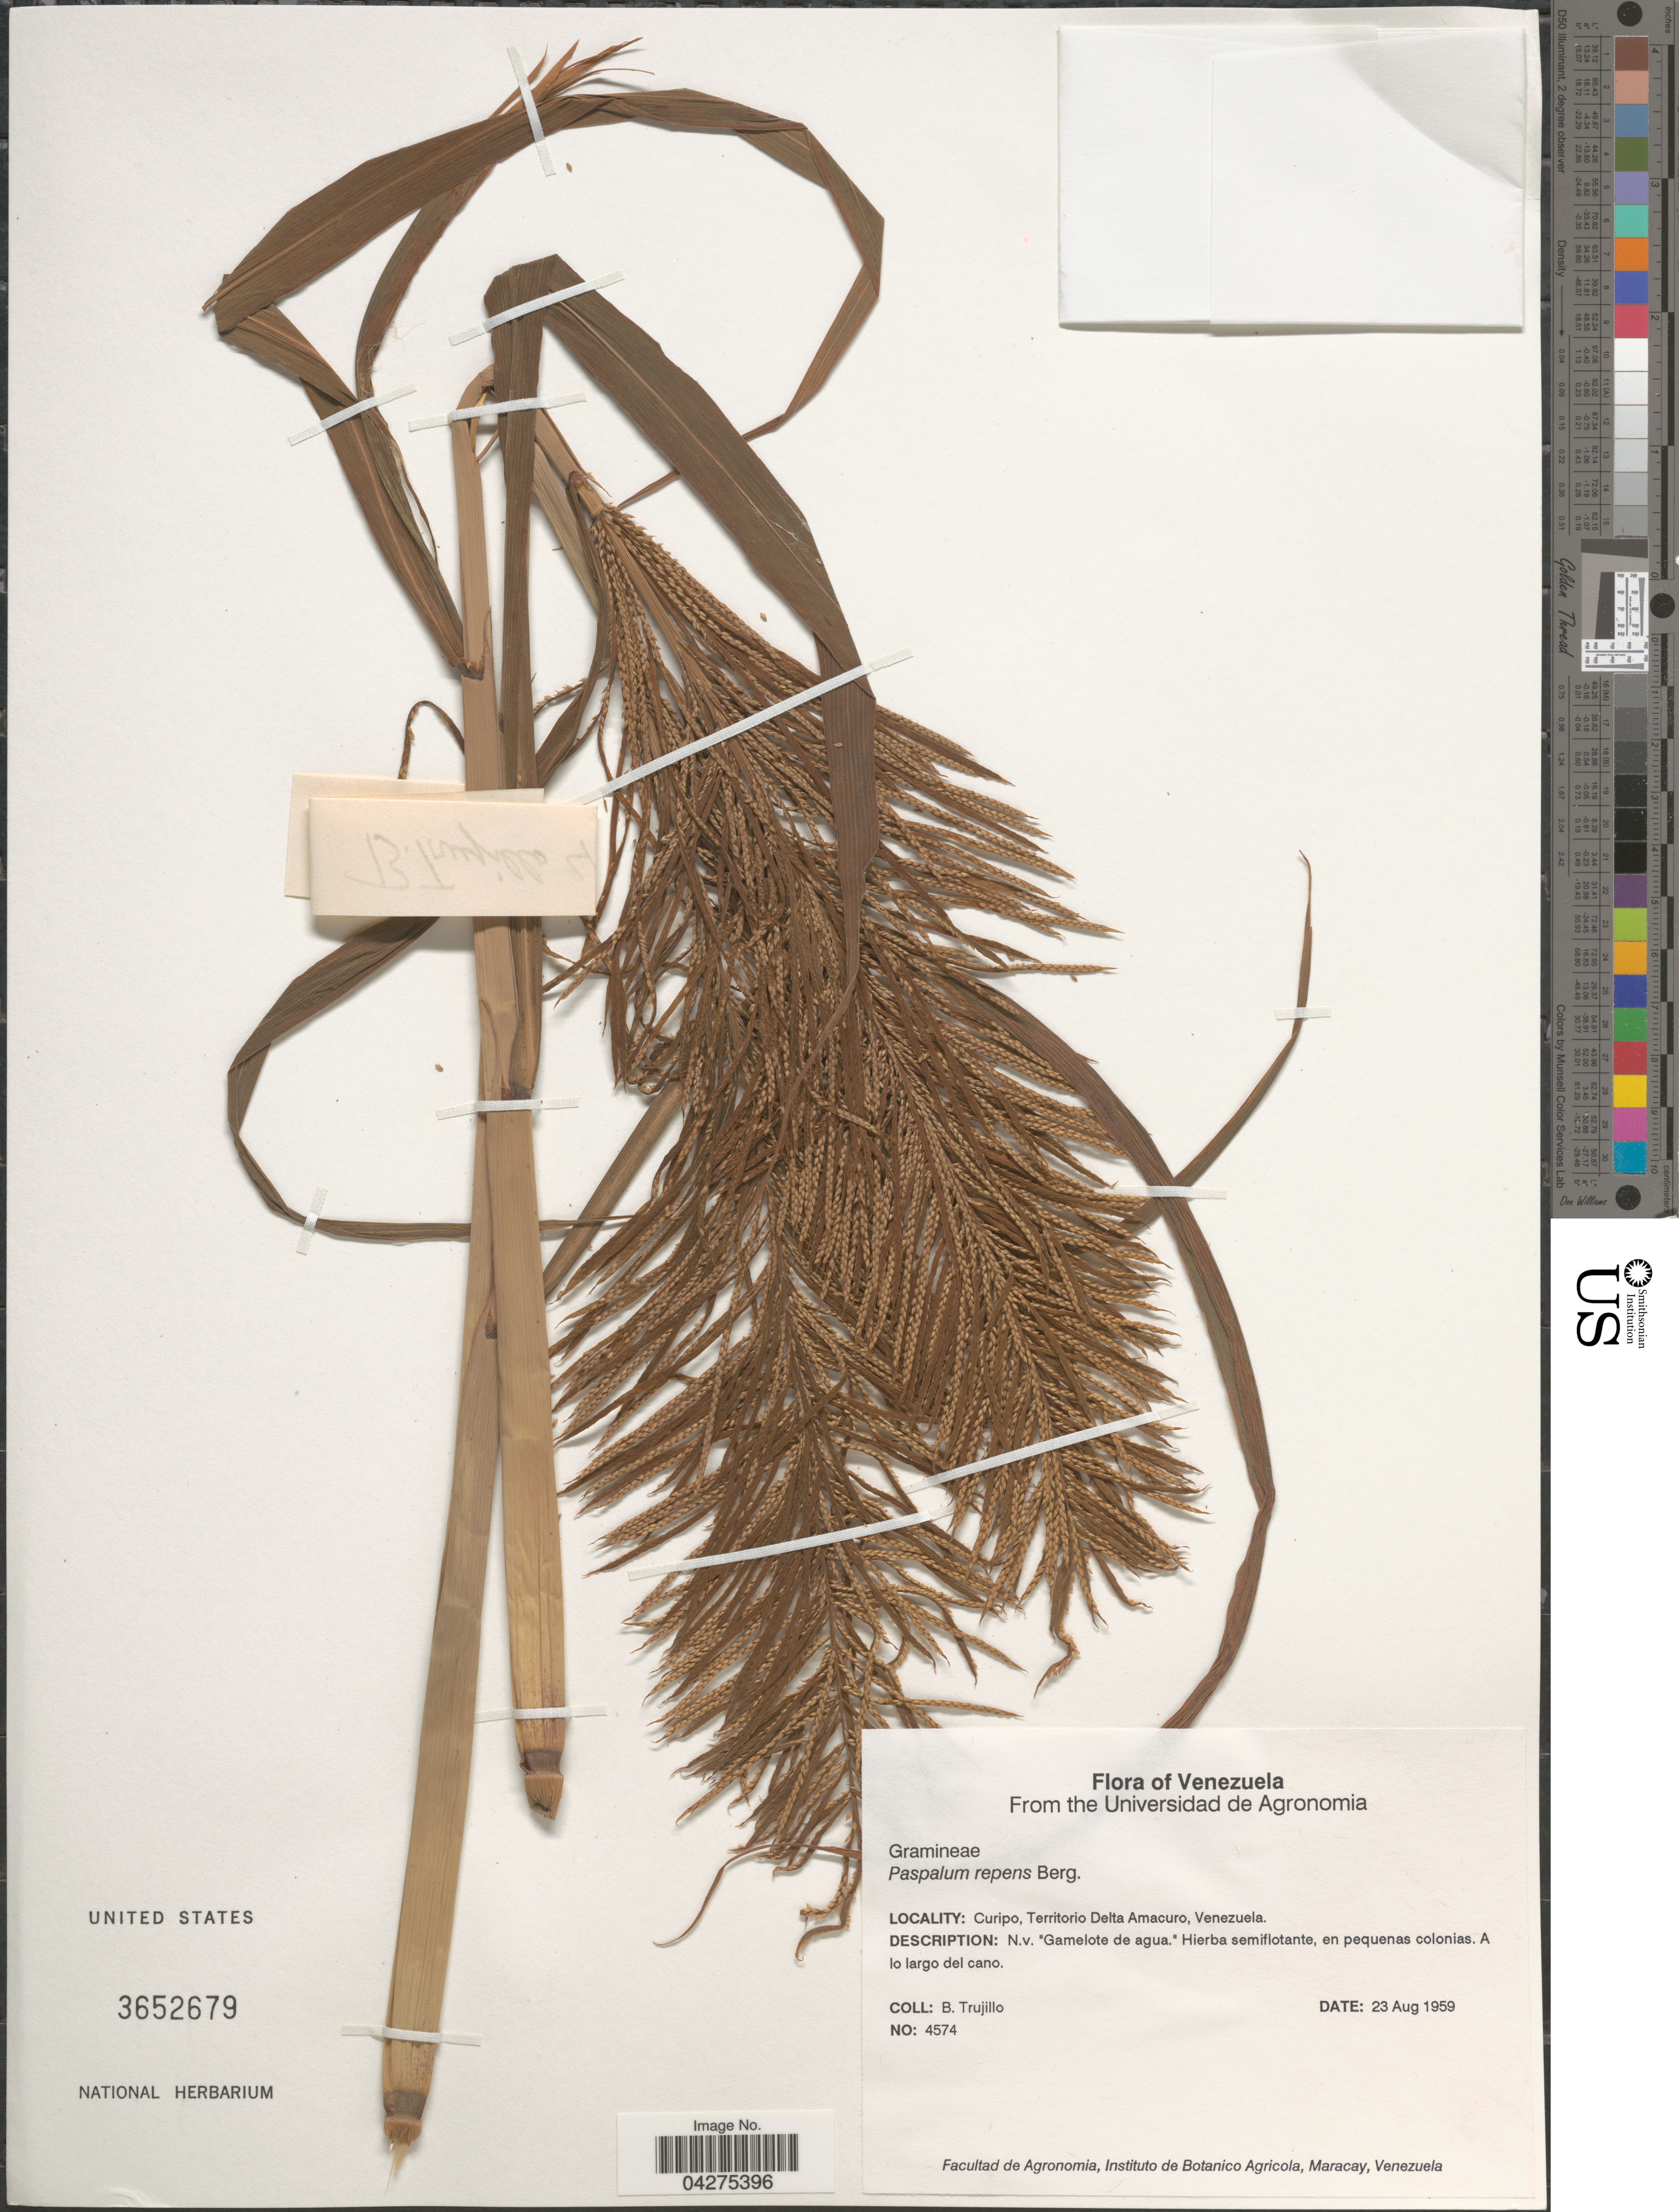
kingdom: Plantae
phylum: Tracheophyta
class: Liliopsida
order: Poales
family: Poaceae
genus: Paspalum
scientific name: Paspalum repens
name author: P.J. Bergius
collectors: B. Trujillo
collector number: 4574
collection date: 1959-08-23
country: Venezuela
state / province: Delta Amacuro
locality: Curipo.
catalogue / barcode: US 3652679